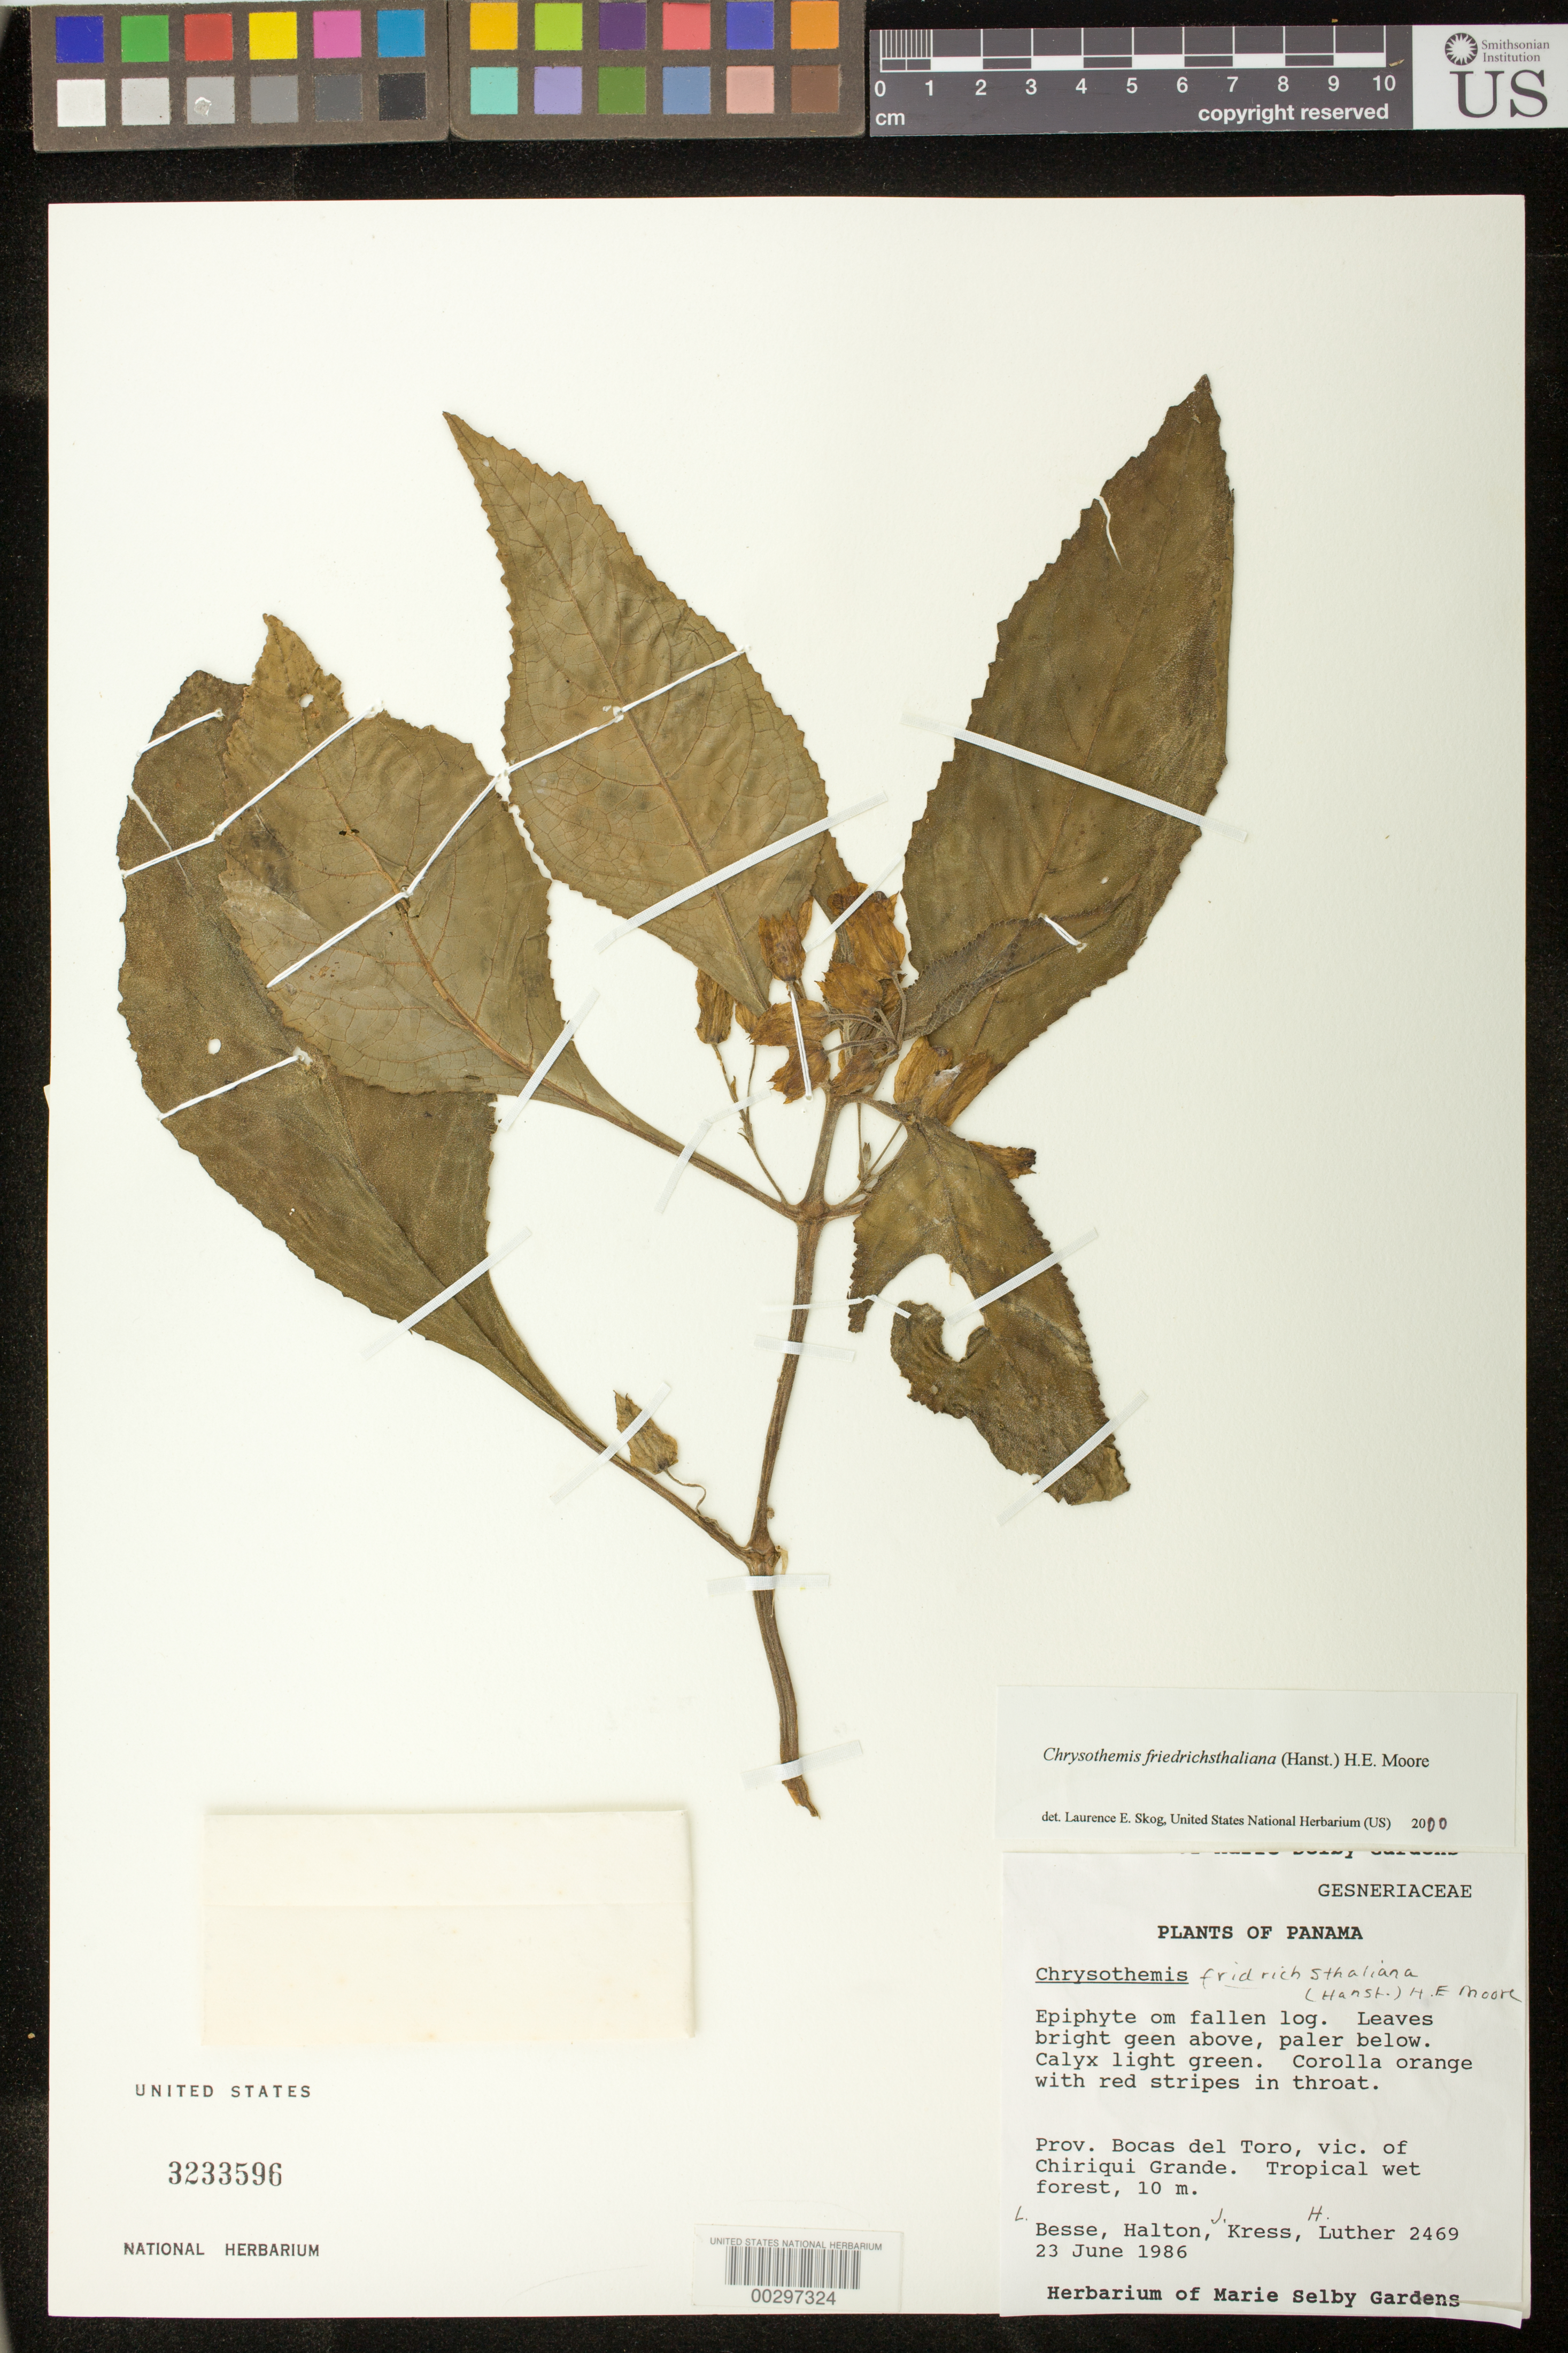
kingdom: Plantae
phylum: Tracheophyta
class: Magnoliopsida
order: Lamiales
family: Gesneriaceae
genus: Chrysothemis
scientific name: Chrysothemis friedrichsthaliana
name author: (Hanst.) H.E. Moore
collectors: L. Besse, J. Halton, W. J. Kress & Harry E. Luther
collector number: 2469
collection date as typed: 23 Jun 1986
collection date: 1986-06-23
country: Panama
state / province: Bocas del Toro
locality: Chiriqui Grande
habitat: Tropical wet forest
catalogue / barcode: US 3233596